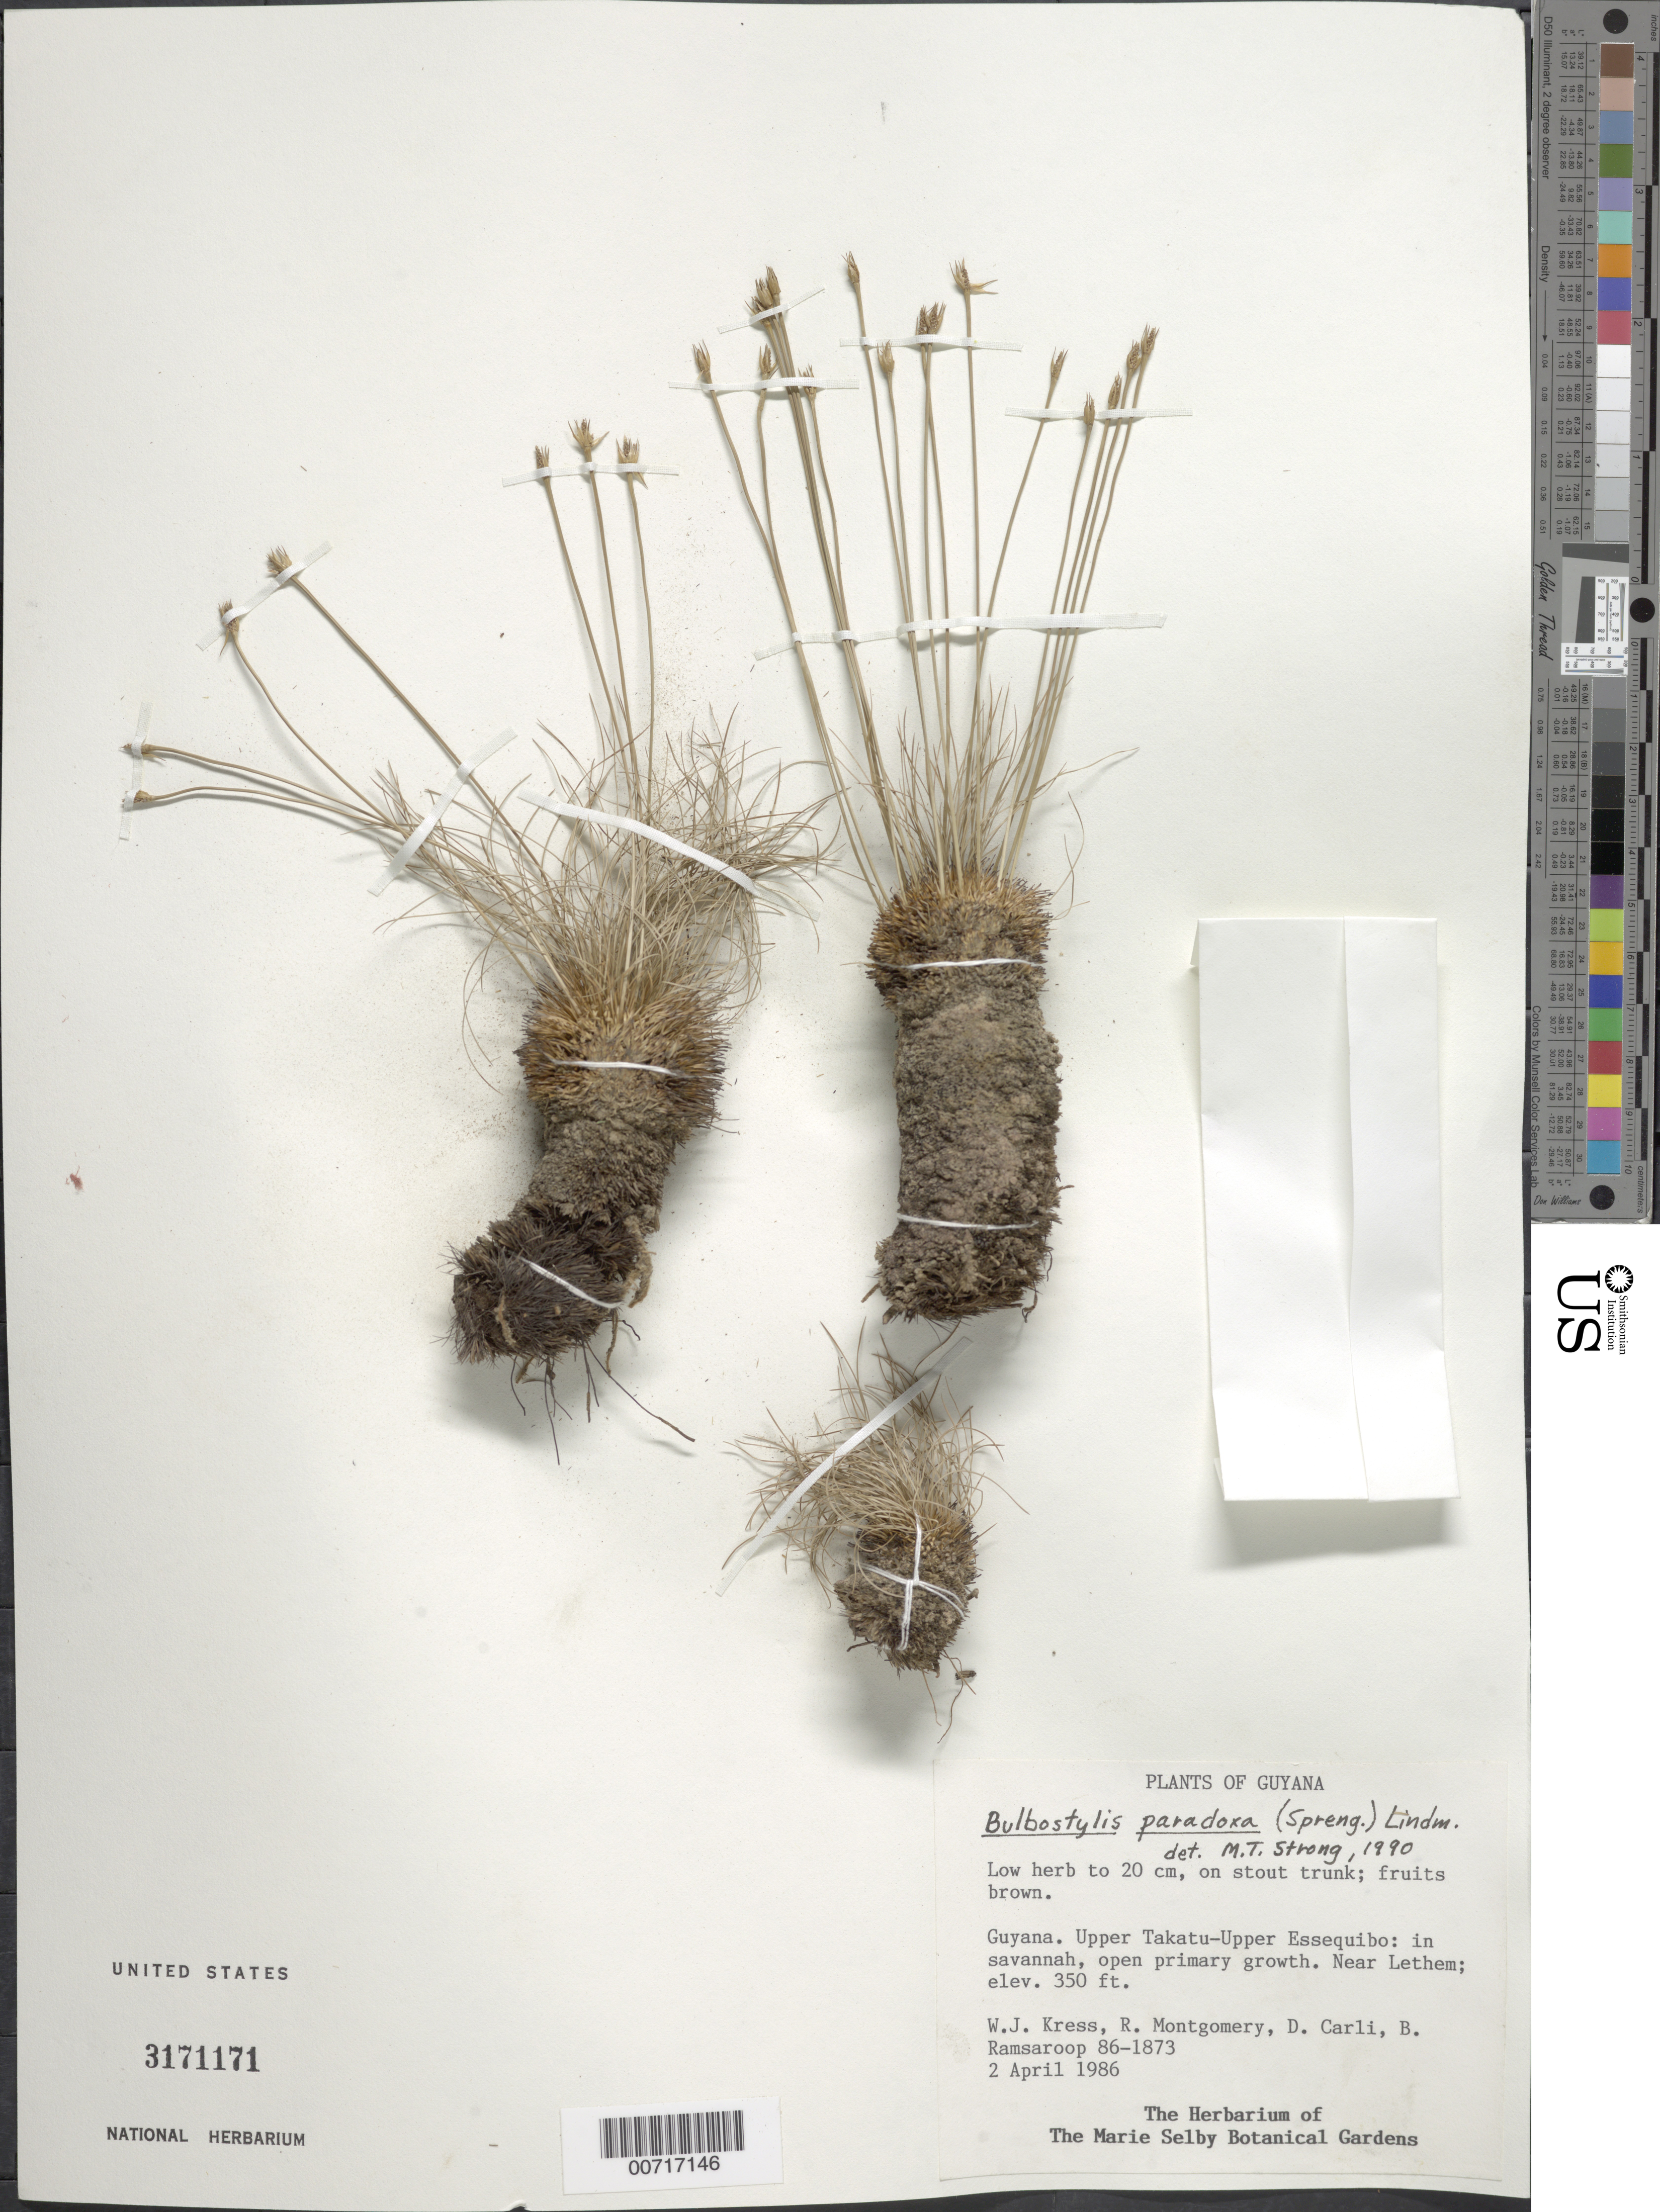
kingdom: Plantae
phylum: Tracheophyta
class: Liliopsida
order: Poales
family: Cyperaceae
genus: Bulbostylis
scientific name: Bulbostylis paradoxa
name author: (Spreng.) Lindm.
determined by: Strong, M. T., (US), Smithsonian Institution - National Museum of Natural History (UNITED STATES)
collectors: W. J. Kress, R. Montgomery, D. Carli & B. Ramsaroop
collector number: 86 1873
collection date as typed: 2-Apr-86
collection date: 1986-04-02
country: Guyana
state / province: U. Takutu-U. Essequibo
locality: Lethem, vic.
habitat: Savanna, open primary growth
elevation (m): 107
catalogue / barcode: US 3171171